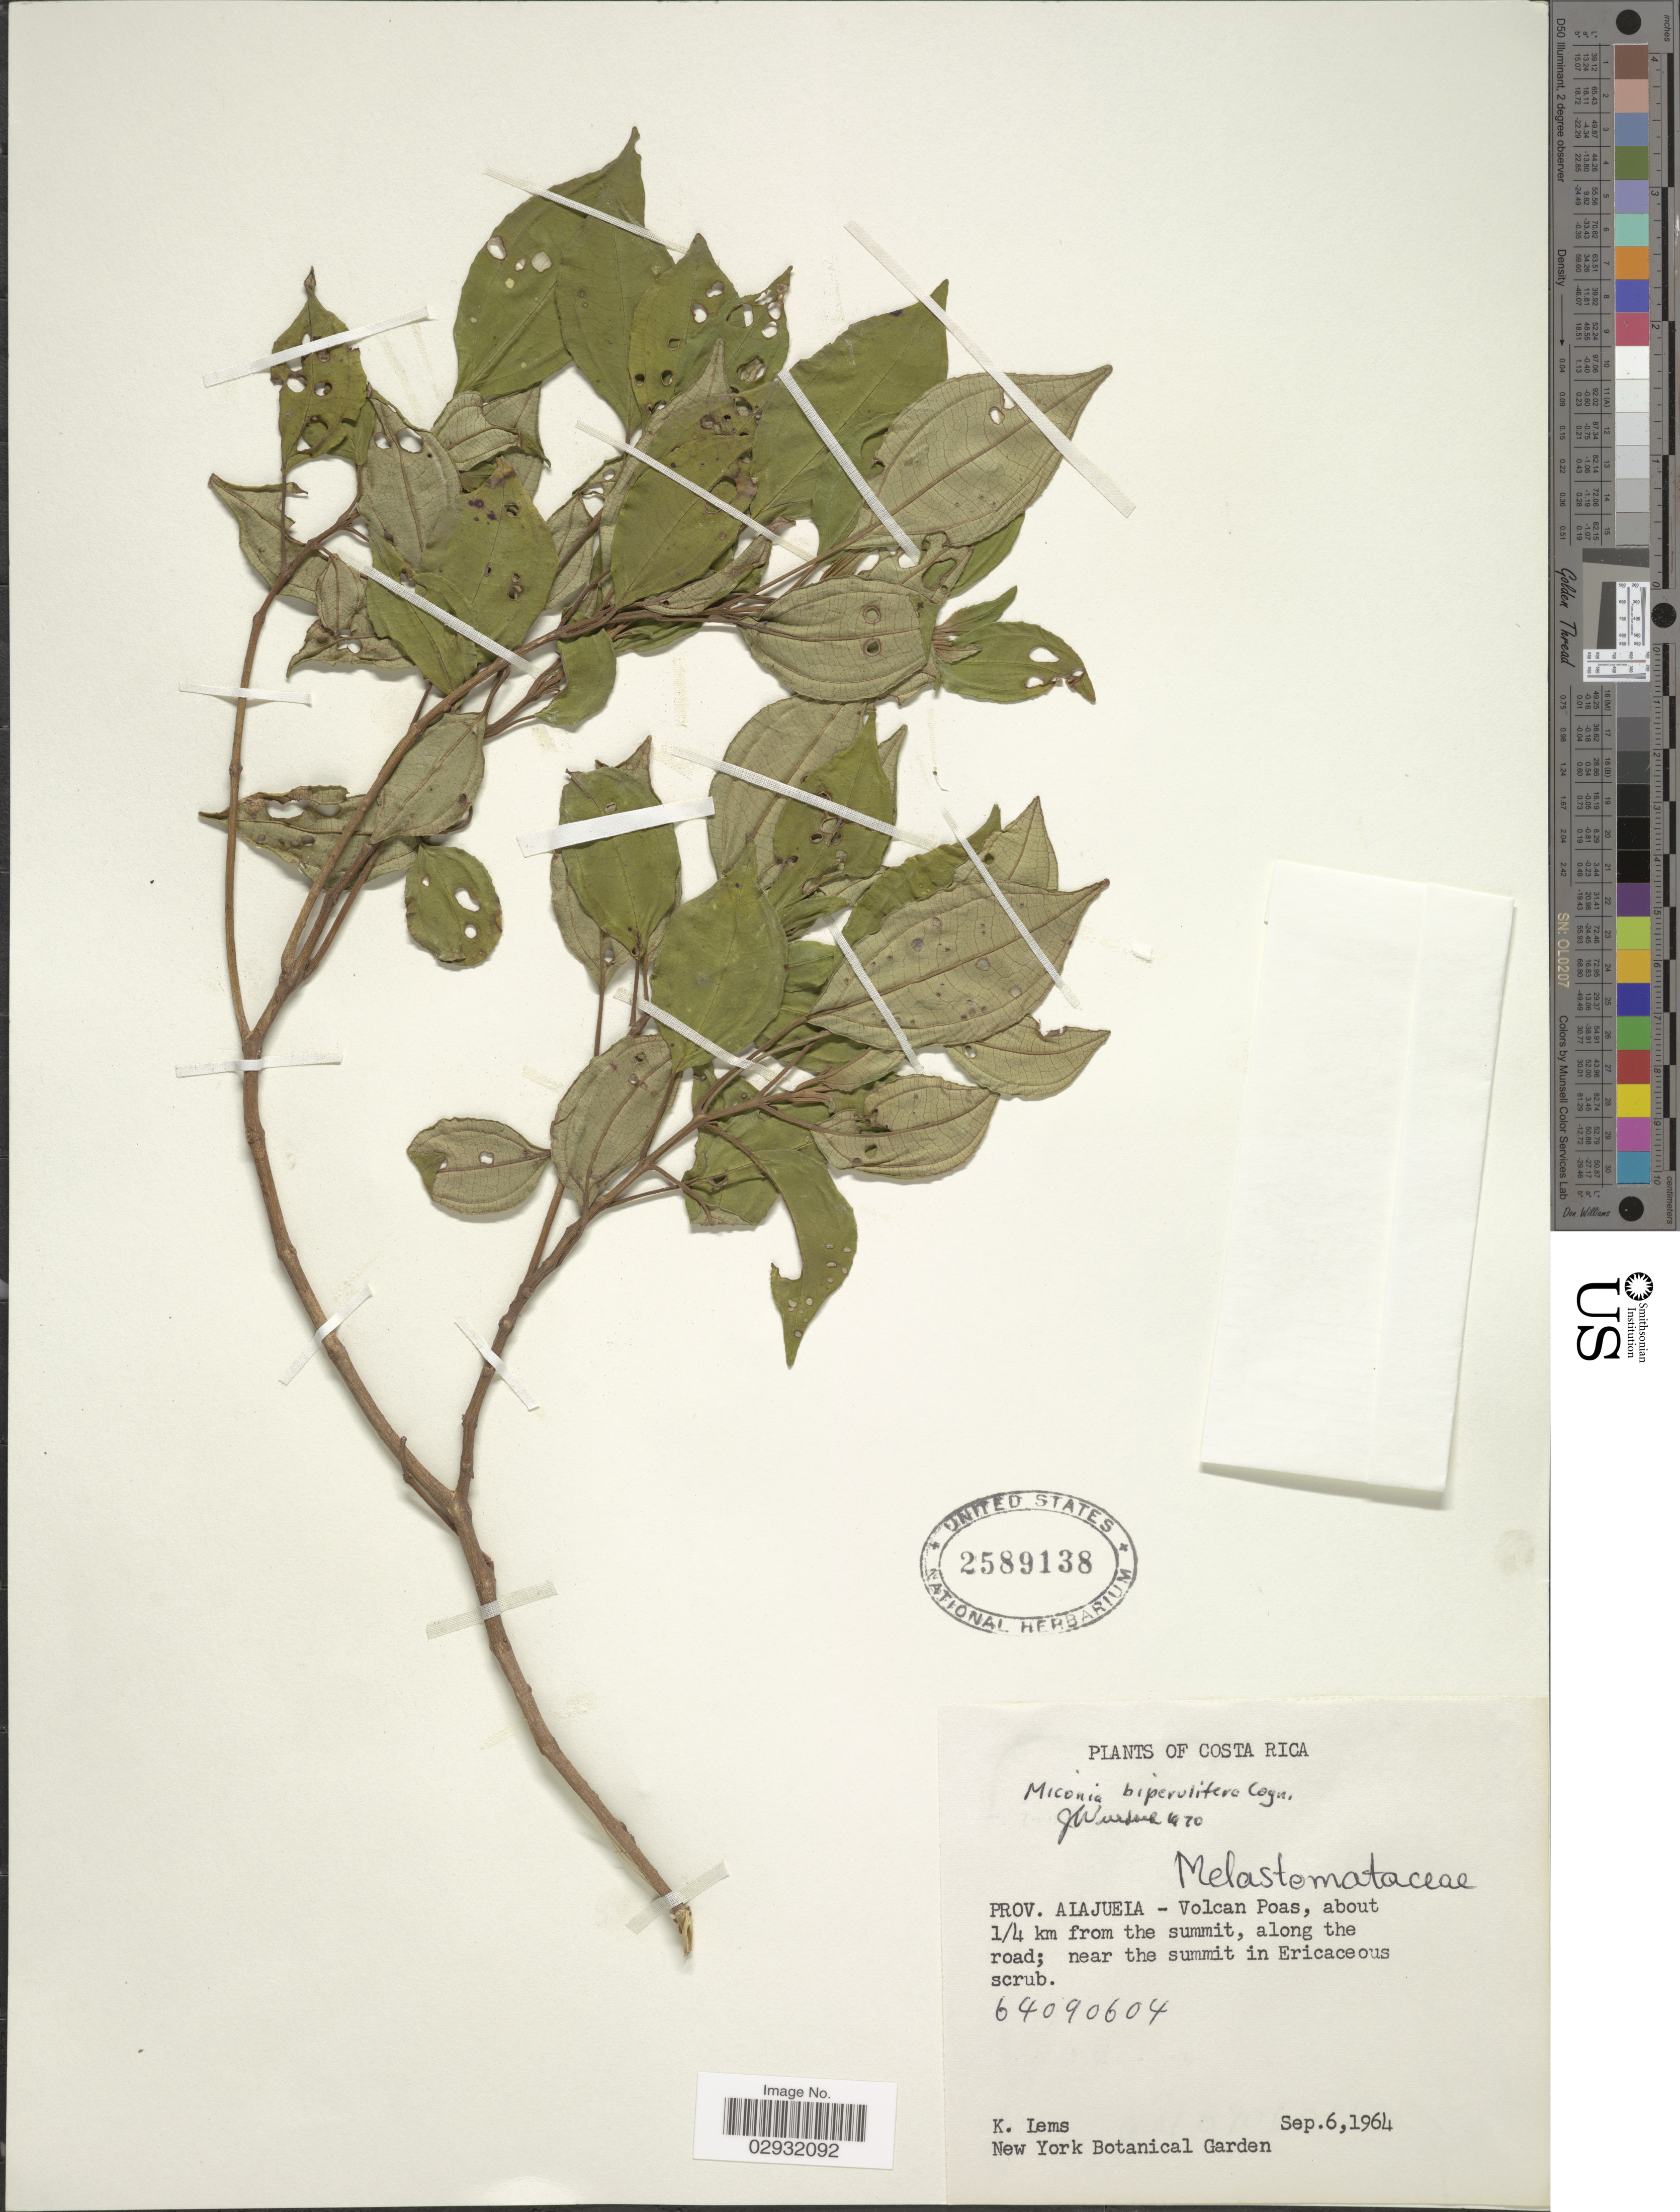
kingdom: Plantae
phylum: Tracheophyta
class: Magnoliopsida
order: Myrtales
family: Melastomataceae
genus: Miconia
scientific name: Miconia biperulifera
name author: Cogn. in A. DC.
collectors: K. Lems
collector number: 64090604?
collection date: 1964-09-06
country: Costa Rica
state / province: Alajuela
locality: Prov. Alajuela - Volcan Poas, about ¼ km from summit, along the road.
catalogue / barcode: US 2589138